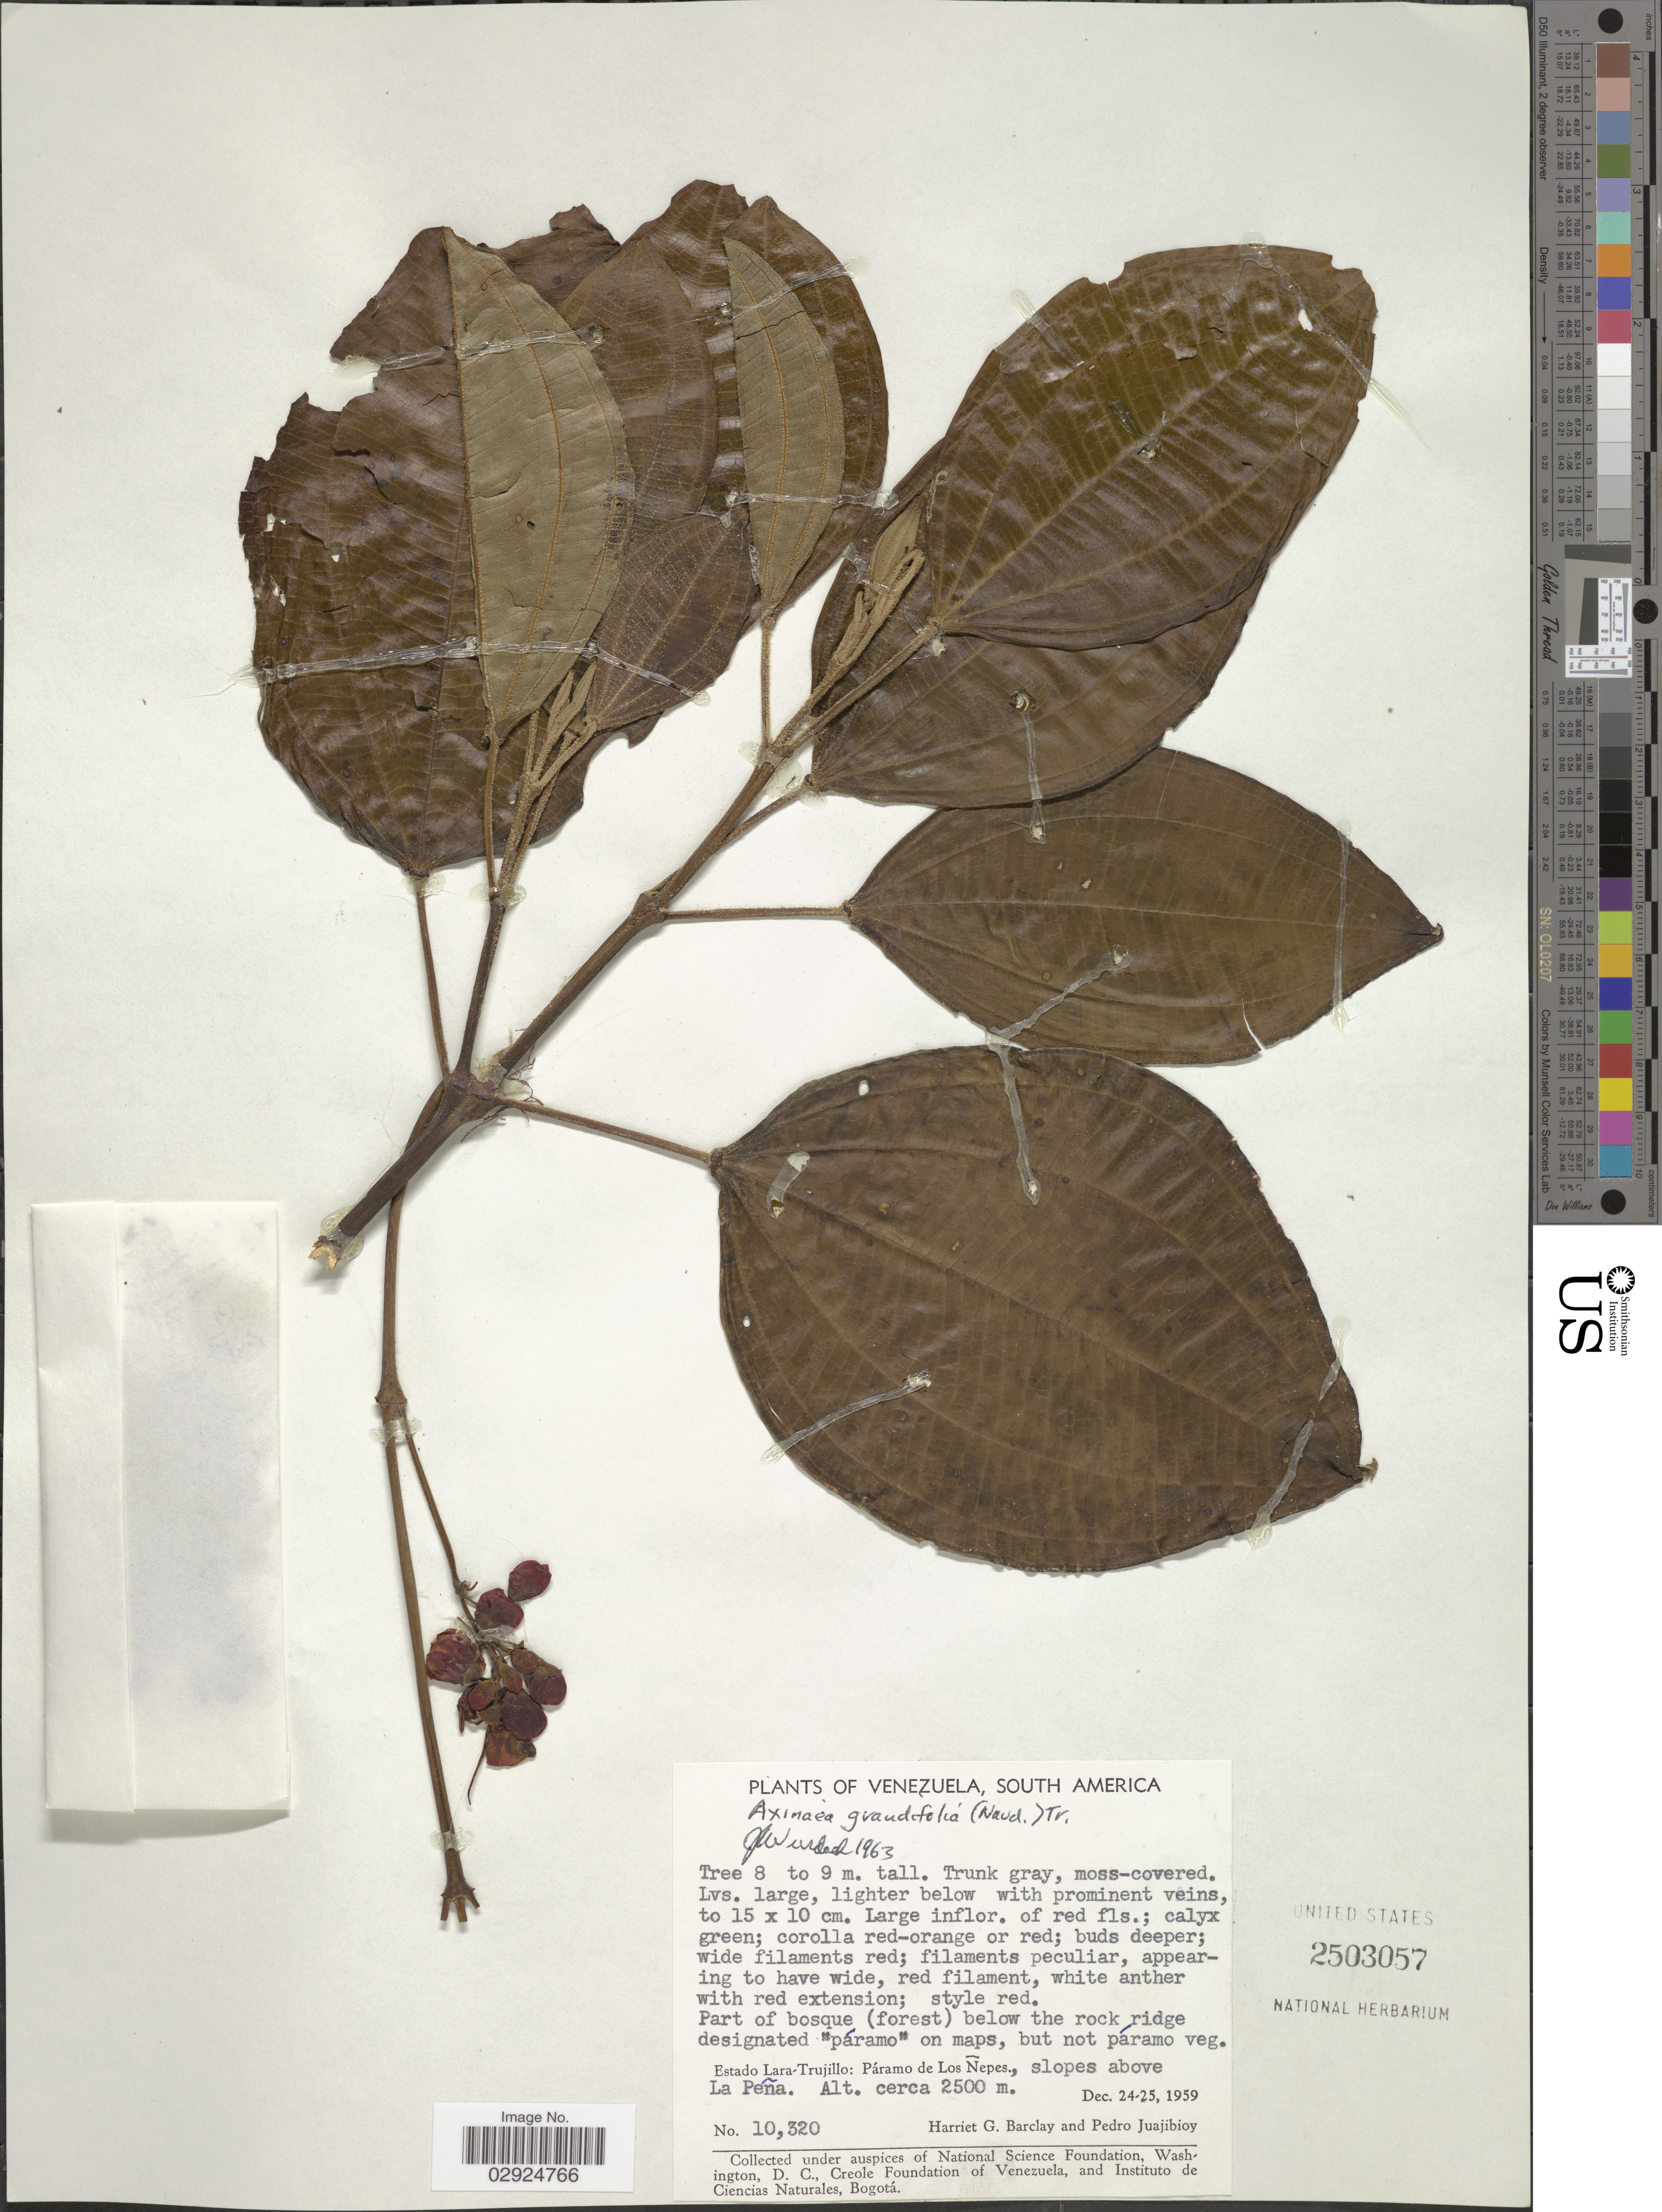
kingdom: Plantae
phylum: Tracheophyta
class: Magnoliopsida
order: Myrtales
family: Melastomataceae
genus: Axinaea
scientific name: Axinaea grandifolia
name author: (Naudin) Triana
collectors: H. G. Barclay & P. Juajibioy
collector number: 10320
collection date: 1959-12-24/1959-12-25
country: Venezuela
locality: Estado Lara-Trujillo: Páramo de Los Ñepes, slopes above La Peña.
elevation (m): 2500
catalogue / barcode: US 2503057